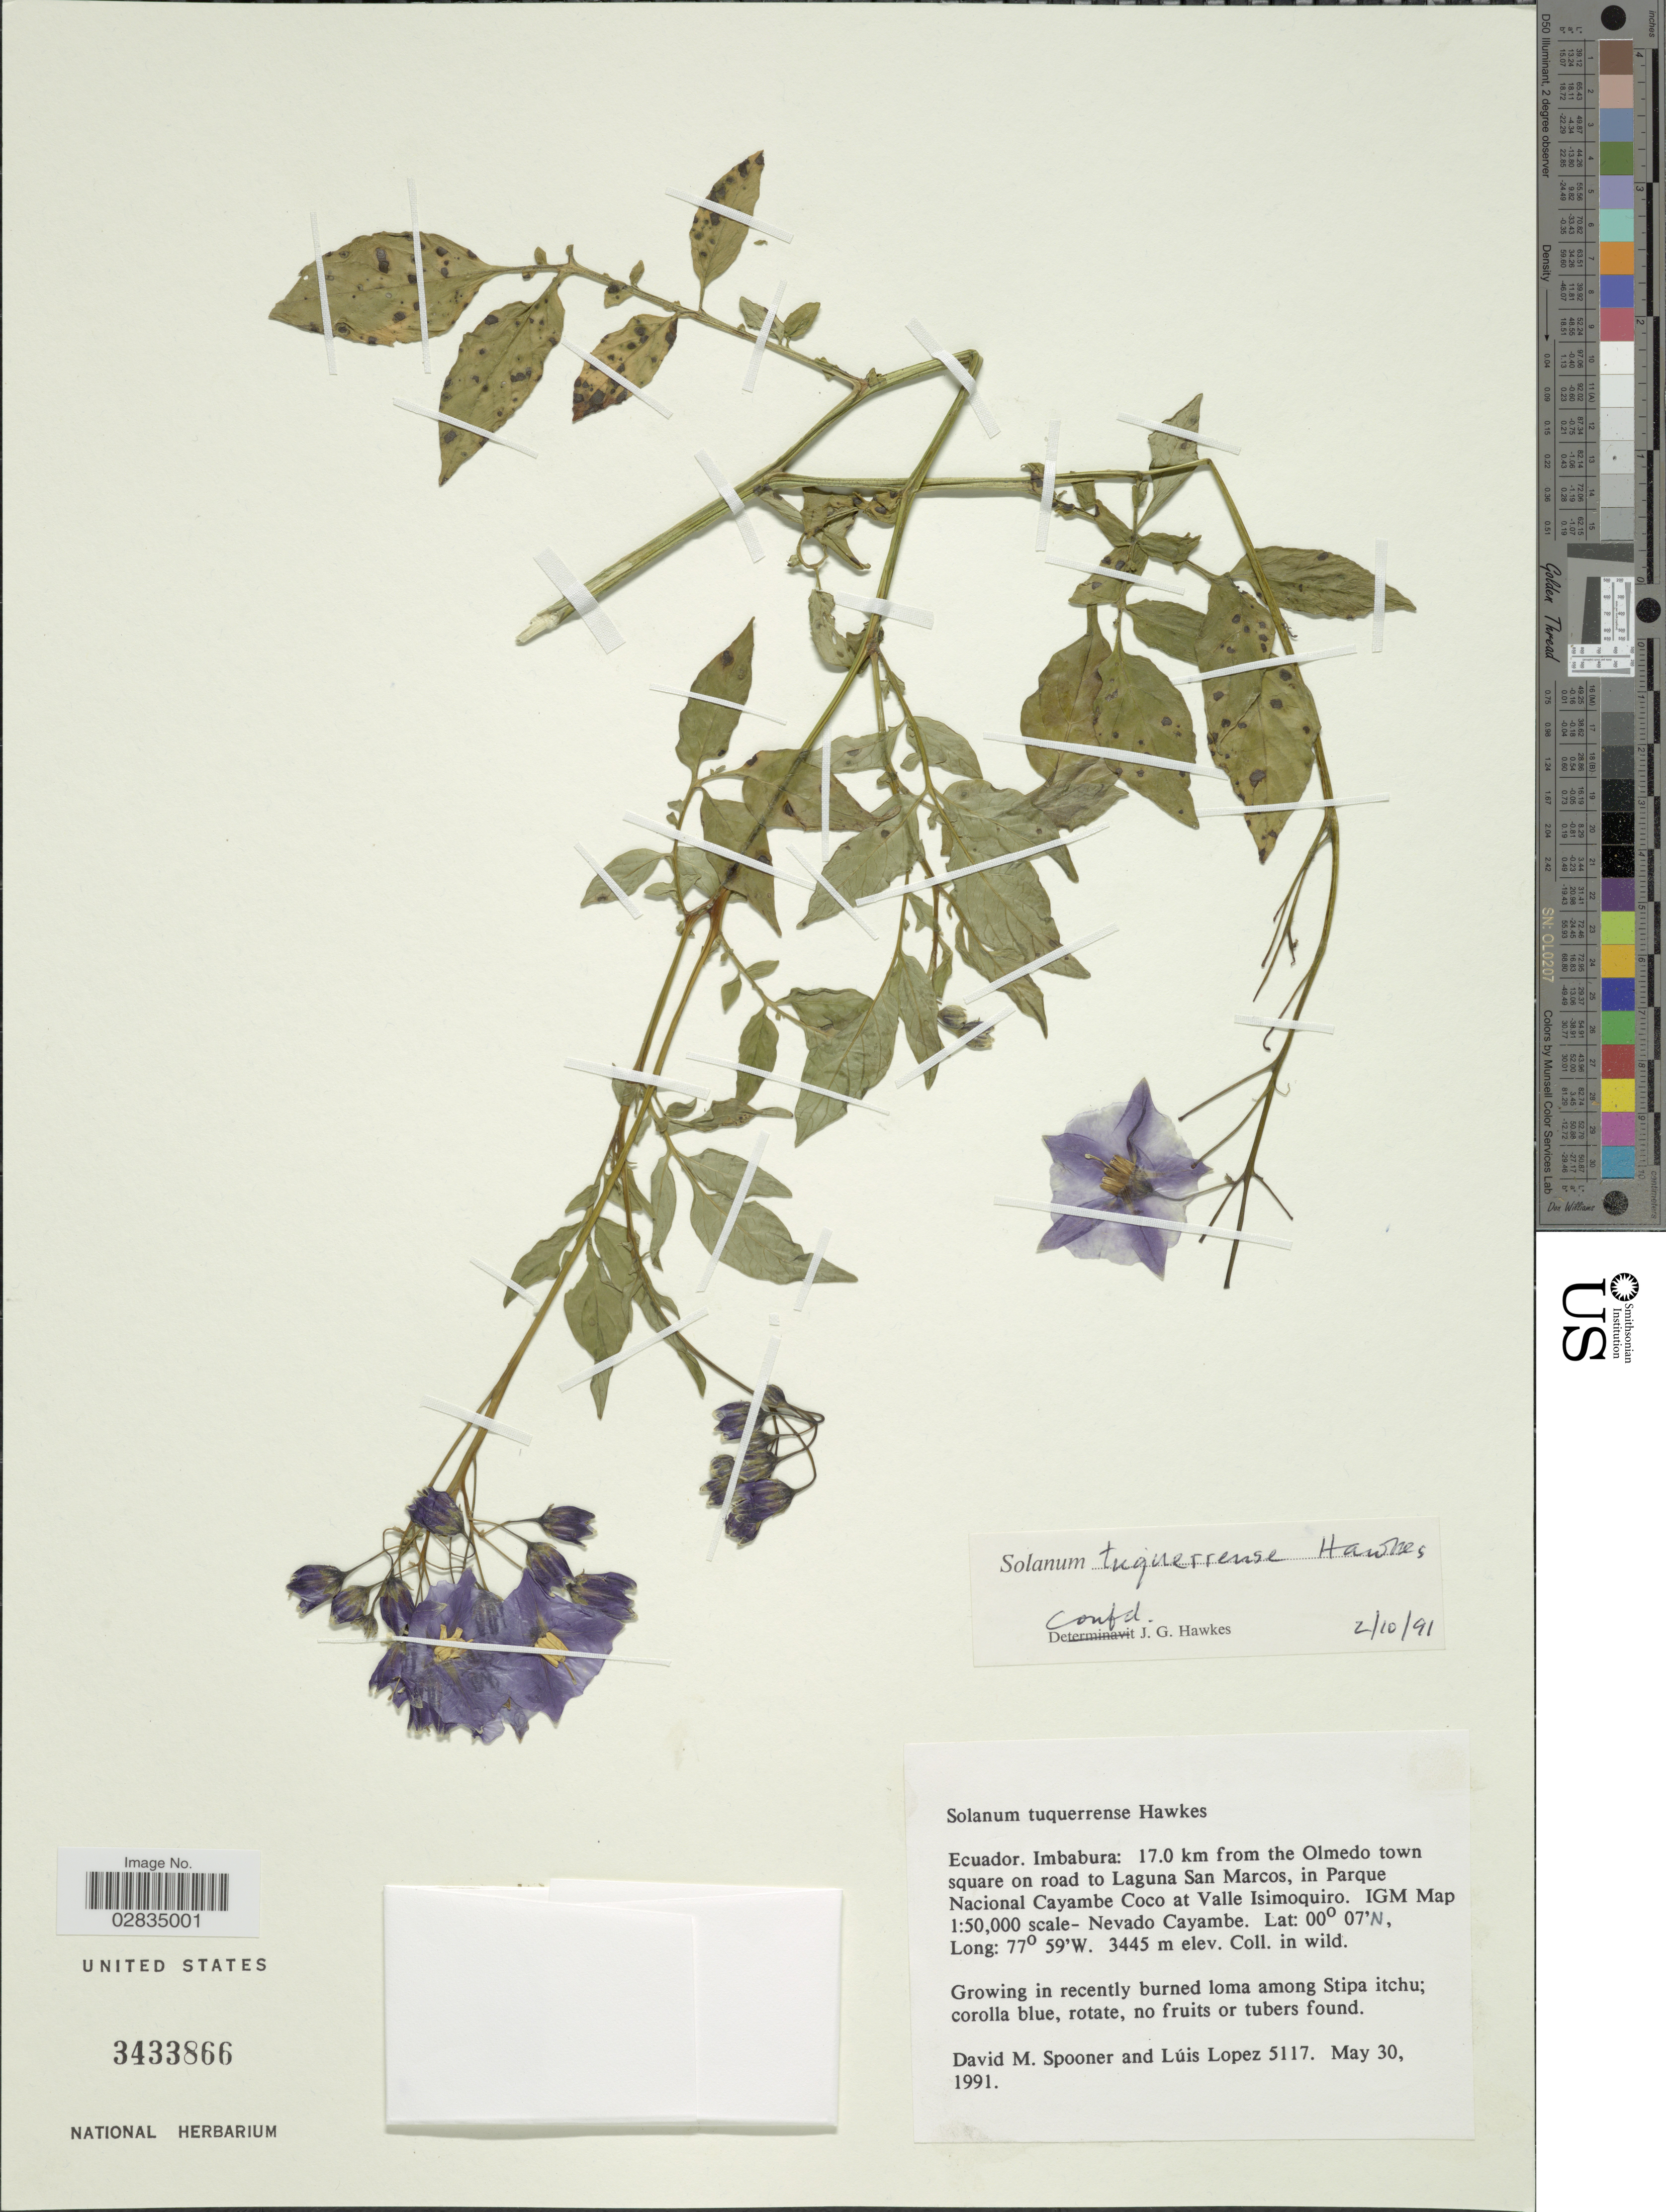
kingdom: Plantae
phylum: Tracheophyta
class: Magnoliopsida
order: Solanales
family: Solanaceae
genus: Solanum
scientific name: Solanum tuquerrense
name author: Hawkes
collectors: D. Spooner & L. López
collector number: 5117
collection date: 1991-05-30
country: Ecuador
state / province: Imbabura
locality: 17.0 km from the Olmedo town square on road to Laguna San Marcos, in Parque Nacional Cayambe Coco at Valle Isimoquiro, IGM Map 1:50.000 scale-Nevado Cayambe.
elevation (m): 3445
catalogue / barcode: US 3433866